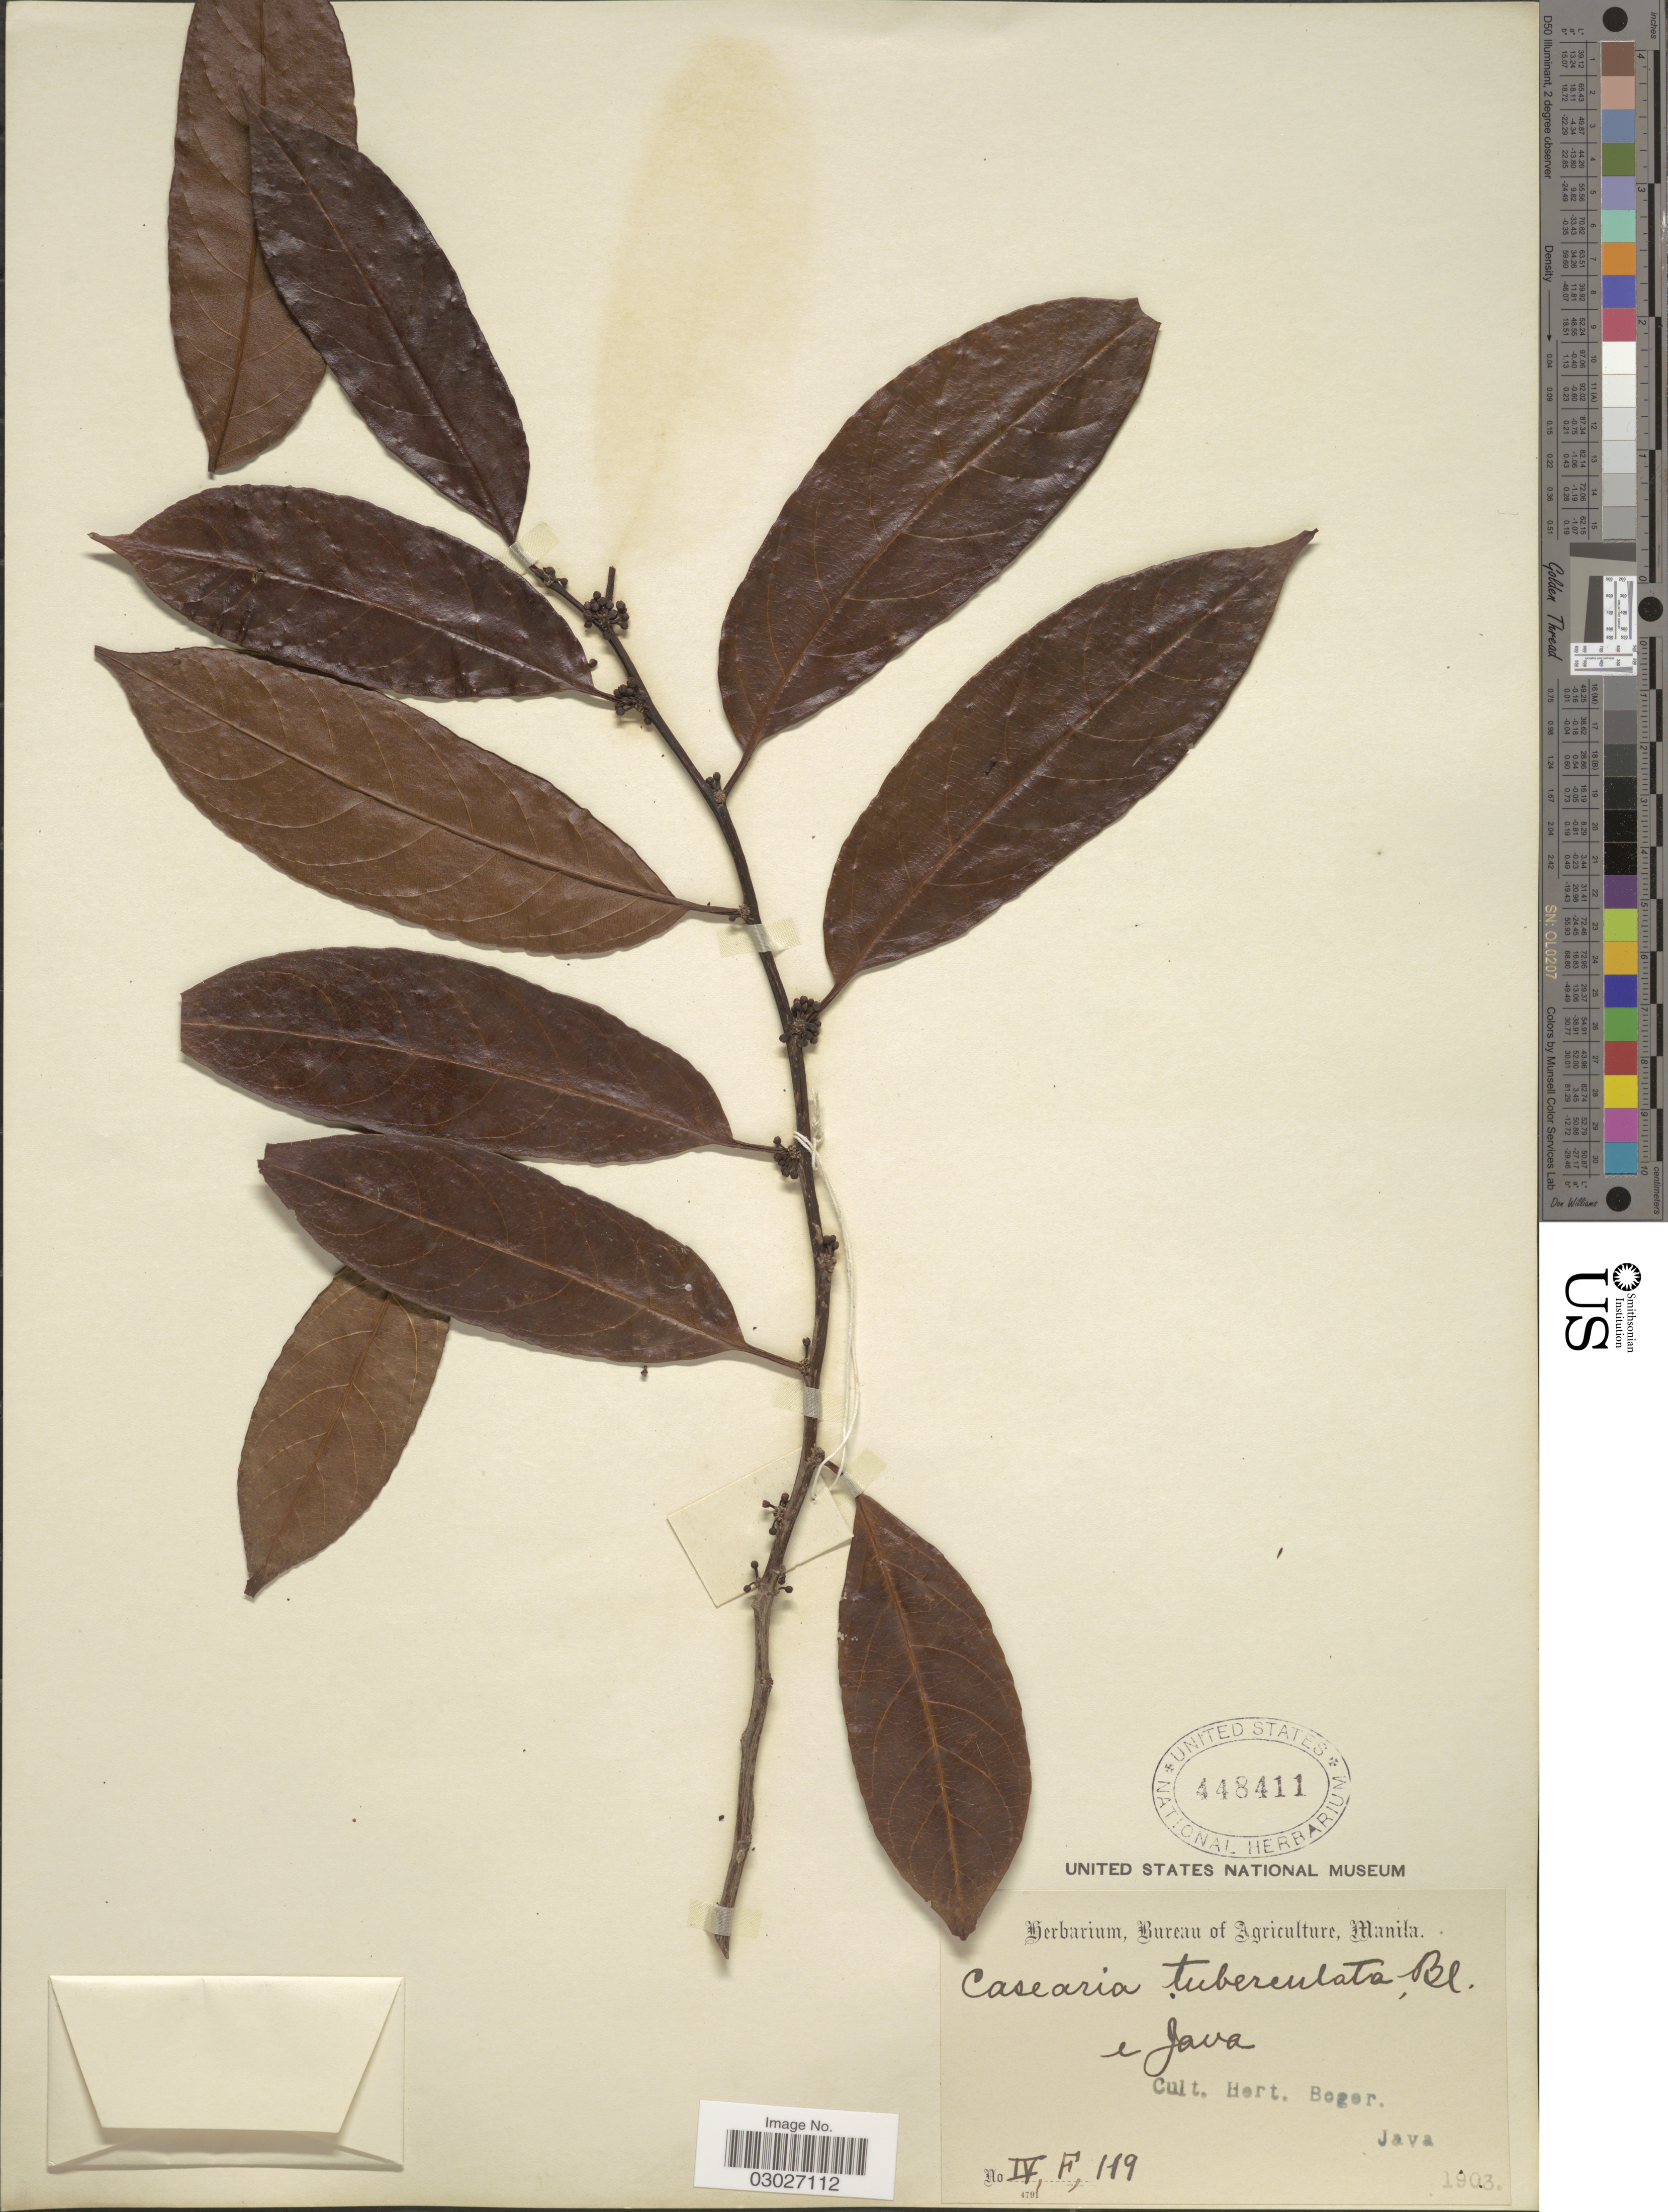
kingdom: Plantae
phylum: Tracheophyta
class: Magnoliopsida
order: Malpighiales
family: Salicaceae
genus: Casearia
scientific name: Casearia tuberculata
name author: Blume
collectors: Ex herb. Bureau of Agriculture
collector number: IV,F,119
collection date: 1903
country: Indonesia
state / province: Java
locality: Hort. Bogor.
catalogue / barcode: US 448411